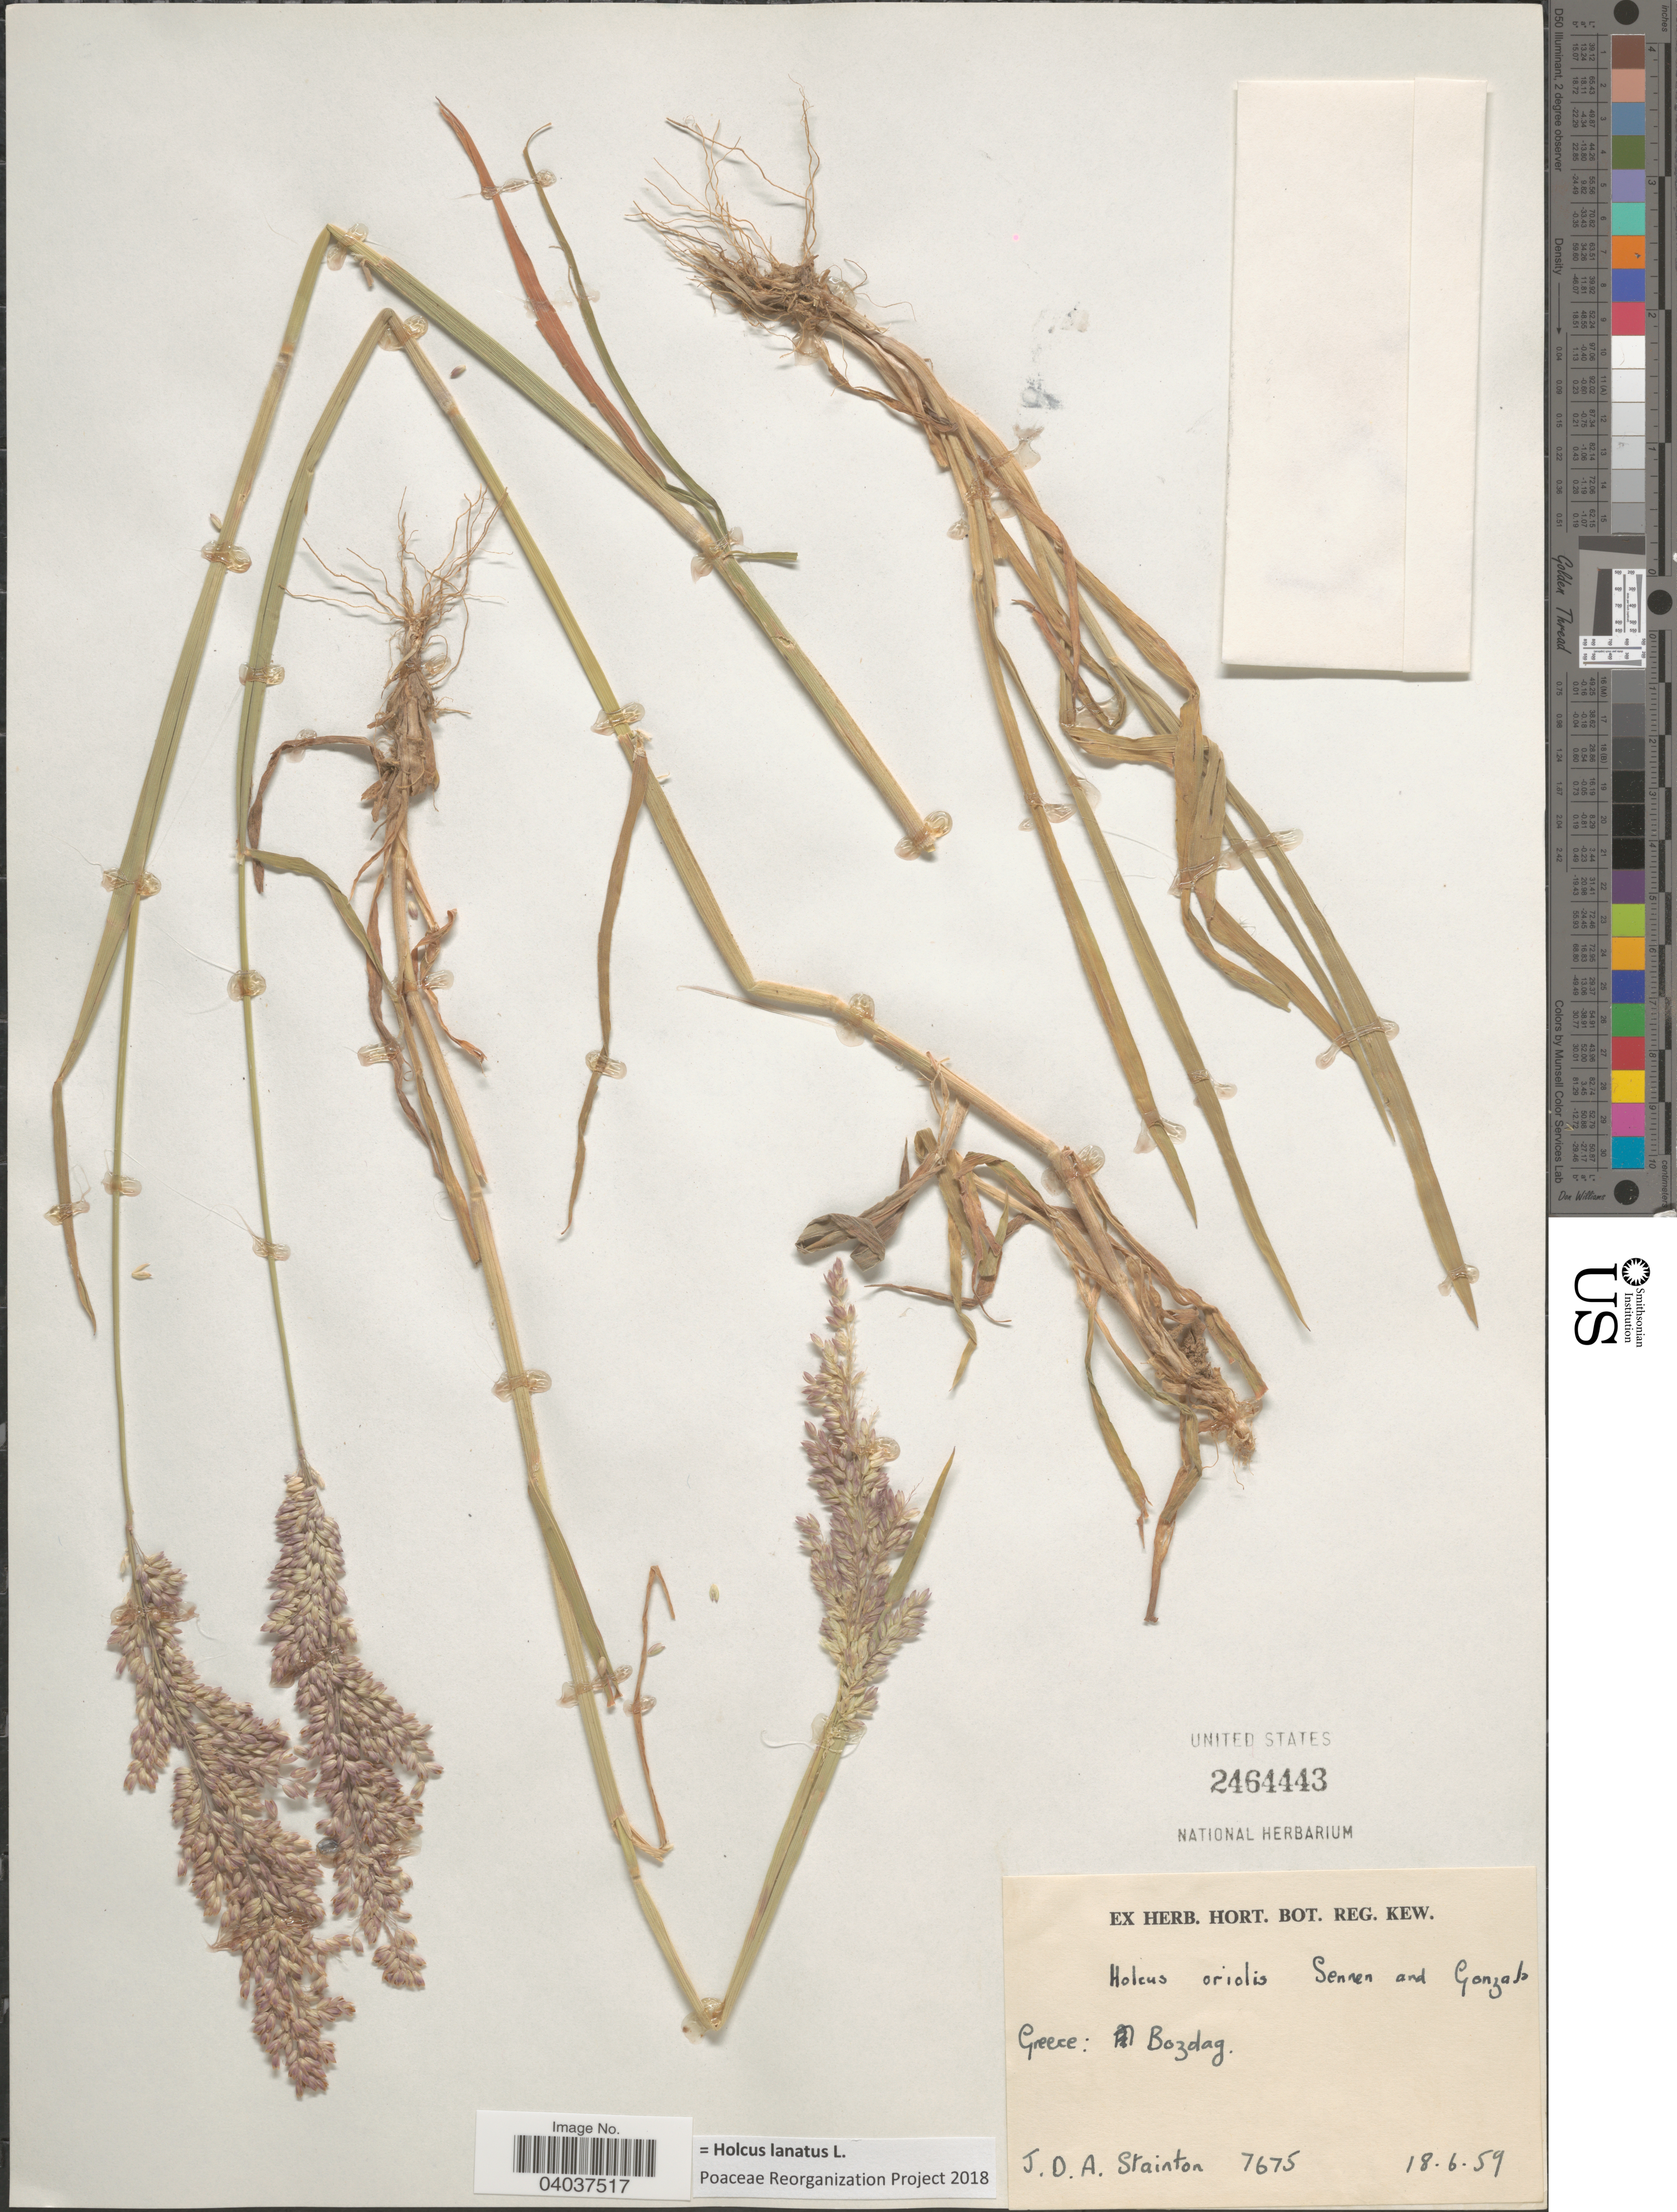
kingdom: Plantae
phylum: Tracheophyta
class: Liliopsida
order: Poales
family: Poaceae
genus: Holcus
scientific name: Holcus lanatus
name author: L.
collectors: J. Stainton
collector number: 7675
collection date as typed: Transcribed d/m/y: 18/6/59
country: Greece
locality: Bozdag.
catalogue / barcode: US 2464443